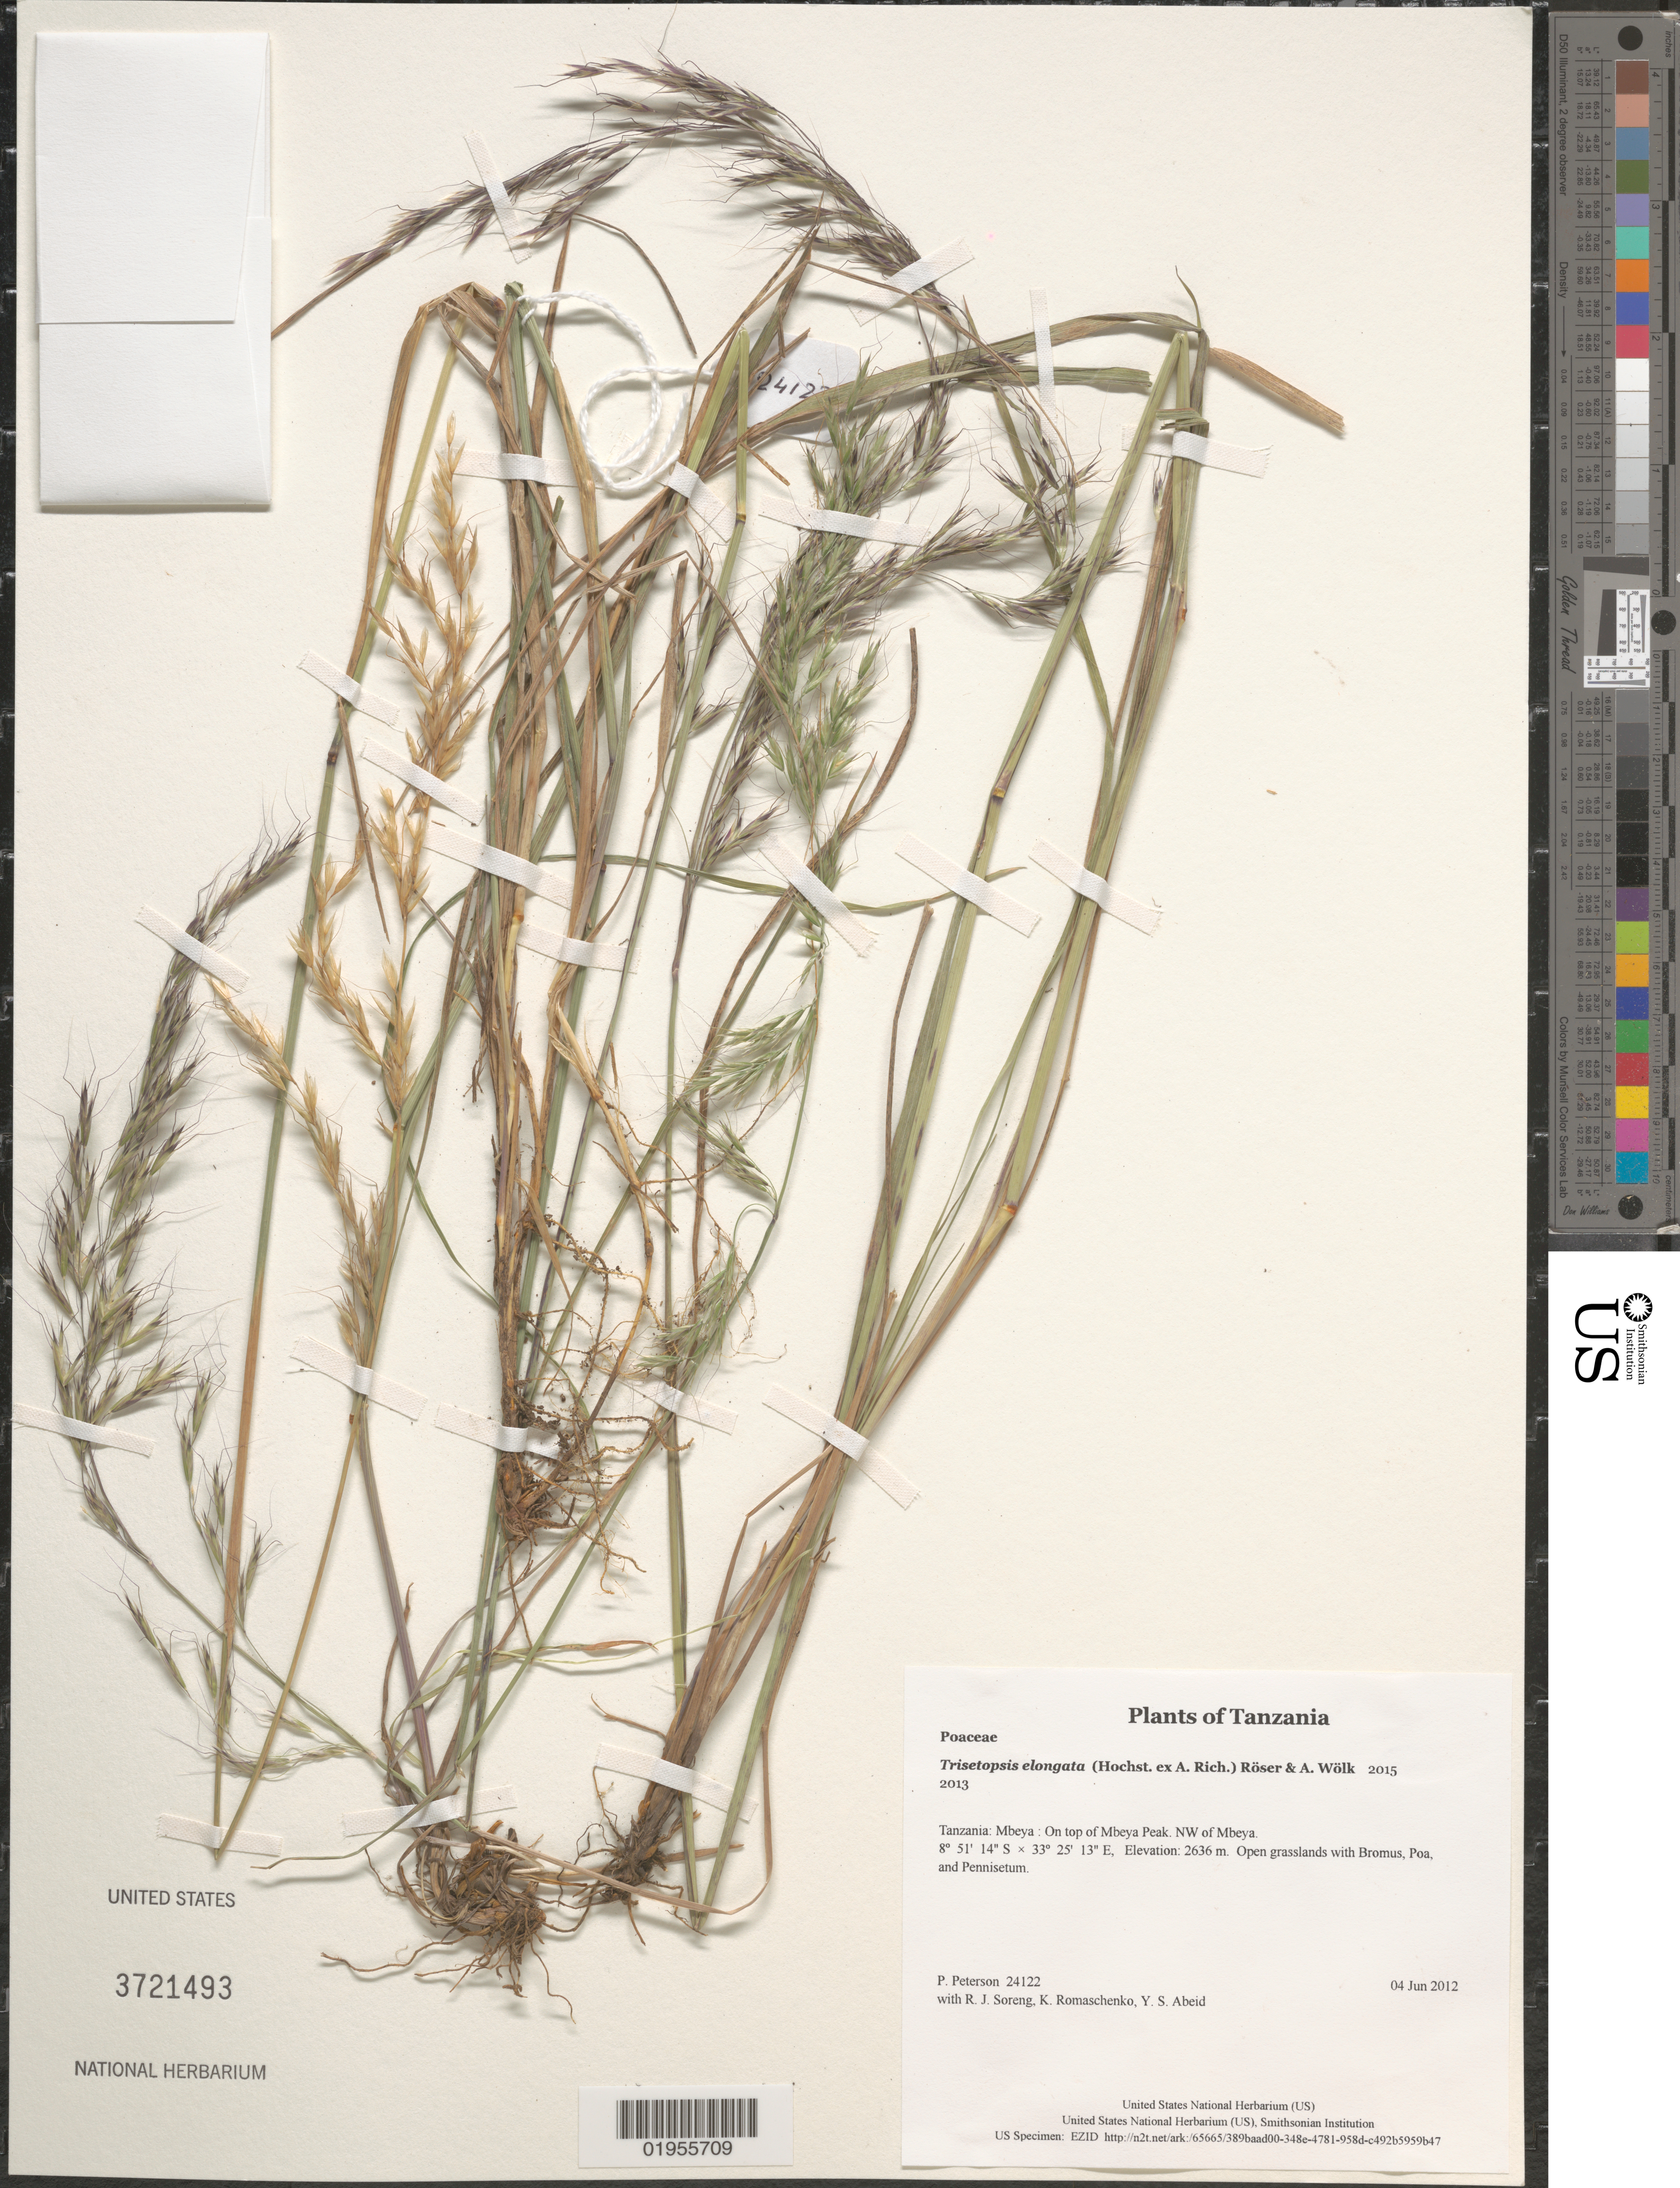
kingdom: Plantae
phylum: Tracheophyta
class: Liliopsida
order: Poales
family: Poaceae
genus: Trisetopsis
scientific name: Trisetopsis elongata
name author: (Hochst. ex A. Rich.) Röser & Wölk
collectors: P. M. Peterson, R. J. Soreng, K. Romaschenko & Y. Abeid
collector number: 24122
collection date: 2012-06-04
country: Tanzania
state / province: Mbeya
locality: On top of Mbeya Peak. NW of Mbeya.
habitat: Open grasslands with Bromus, Poa, and Pennisetum.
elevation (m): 2636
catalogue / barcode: US 3721493